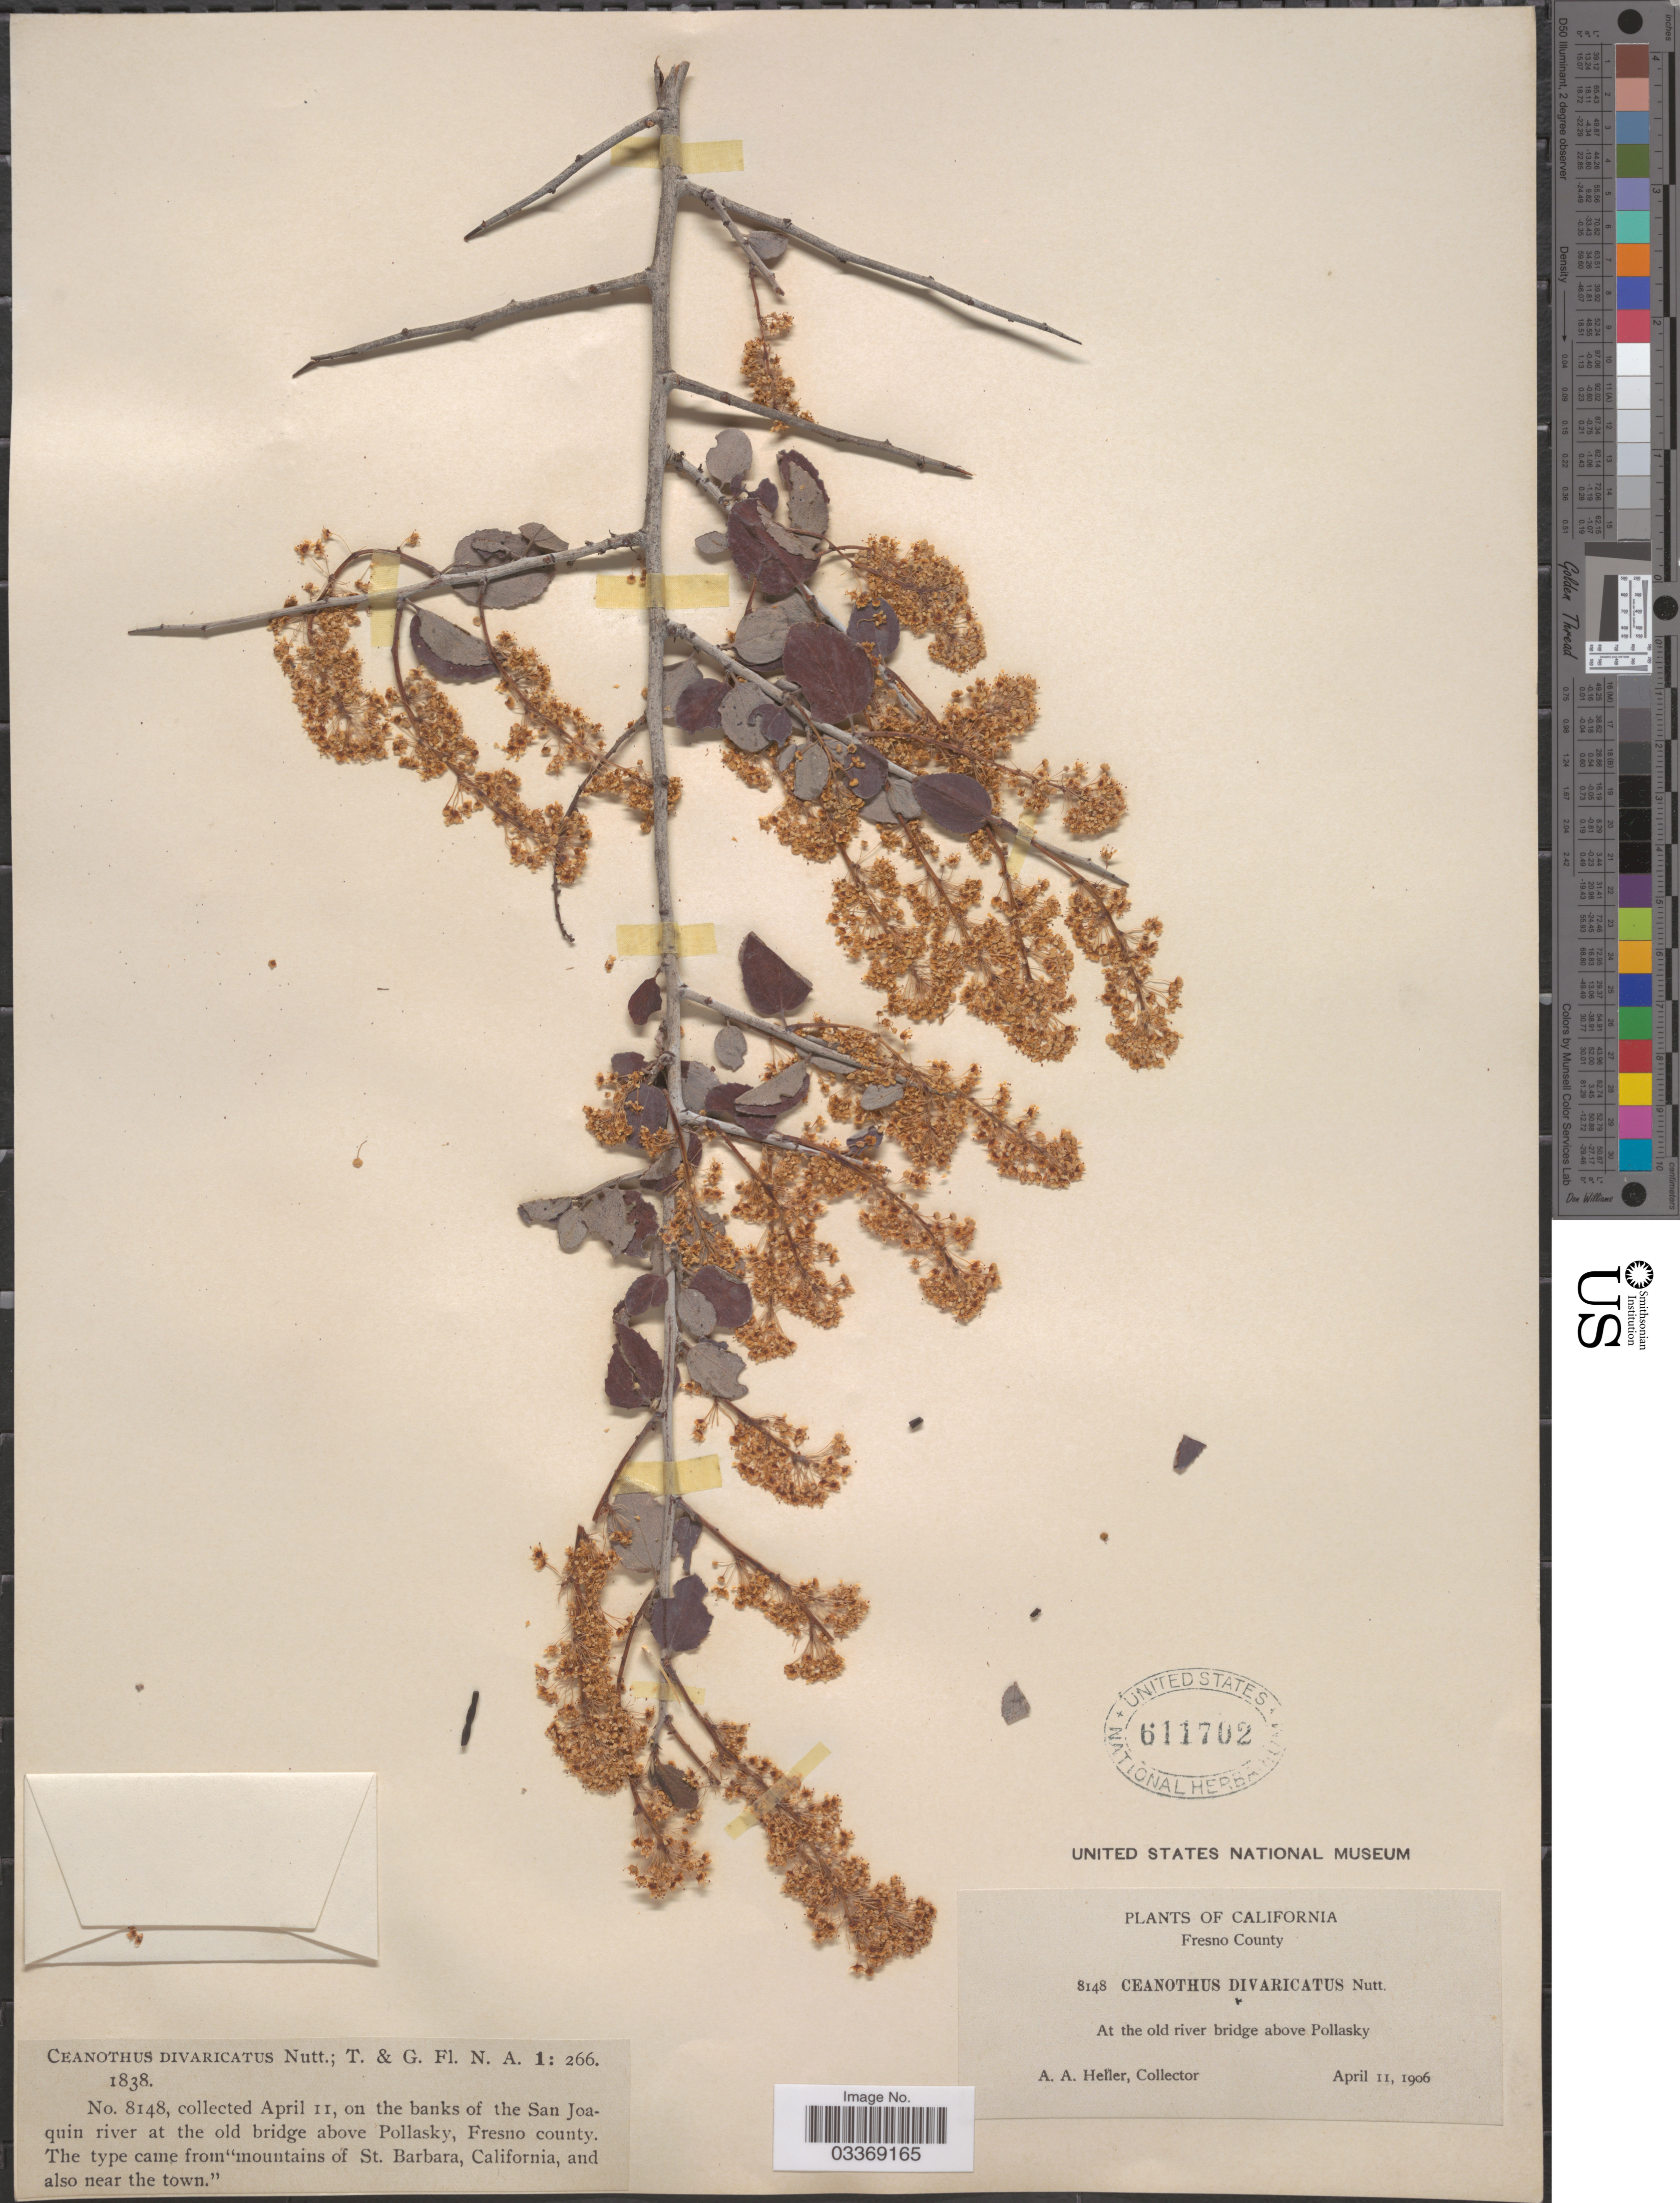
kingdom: Plantae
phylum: Tracheophyta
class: Magnoliopsida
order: Rosales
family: Rhamnaceae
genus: Ceanothus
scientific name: Ceanothus divaricatus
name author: Nutt. ex Torr. & S.F. Gray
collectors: A. A. Heller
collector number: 8148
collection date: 1906-04-11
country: United States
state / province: California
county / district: Fresno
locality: Fresno County, At the old river bridge above Pollasky, on the banks of the San Joaquin river at the old bridge above Pollasky.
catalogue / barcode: US 611702